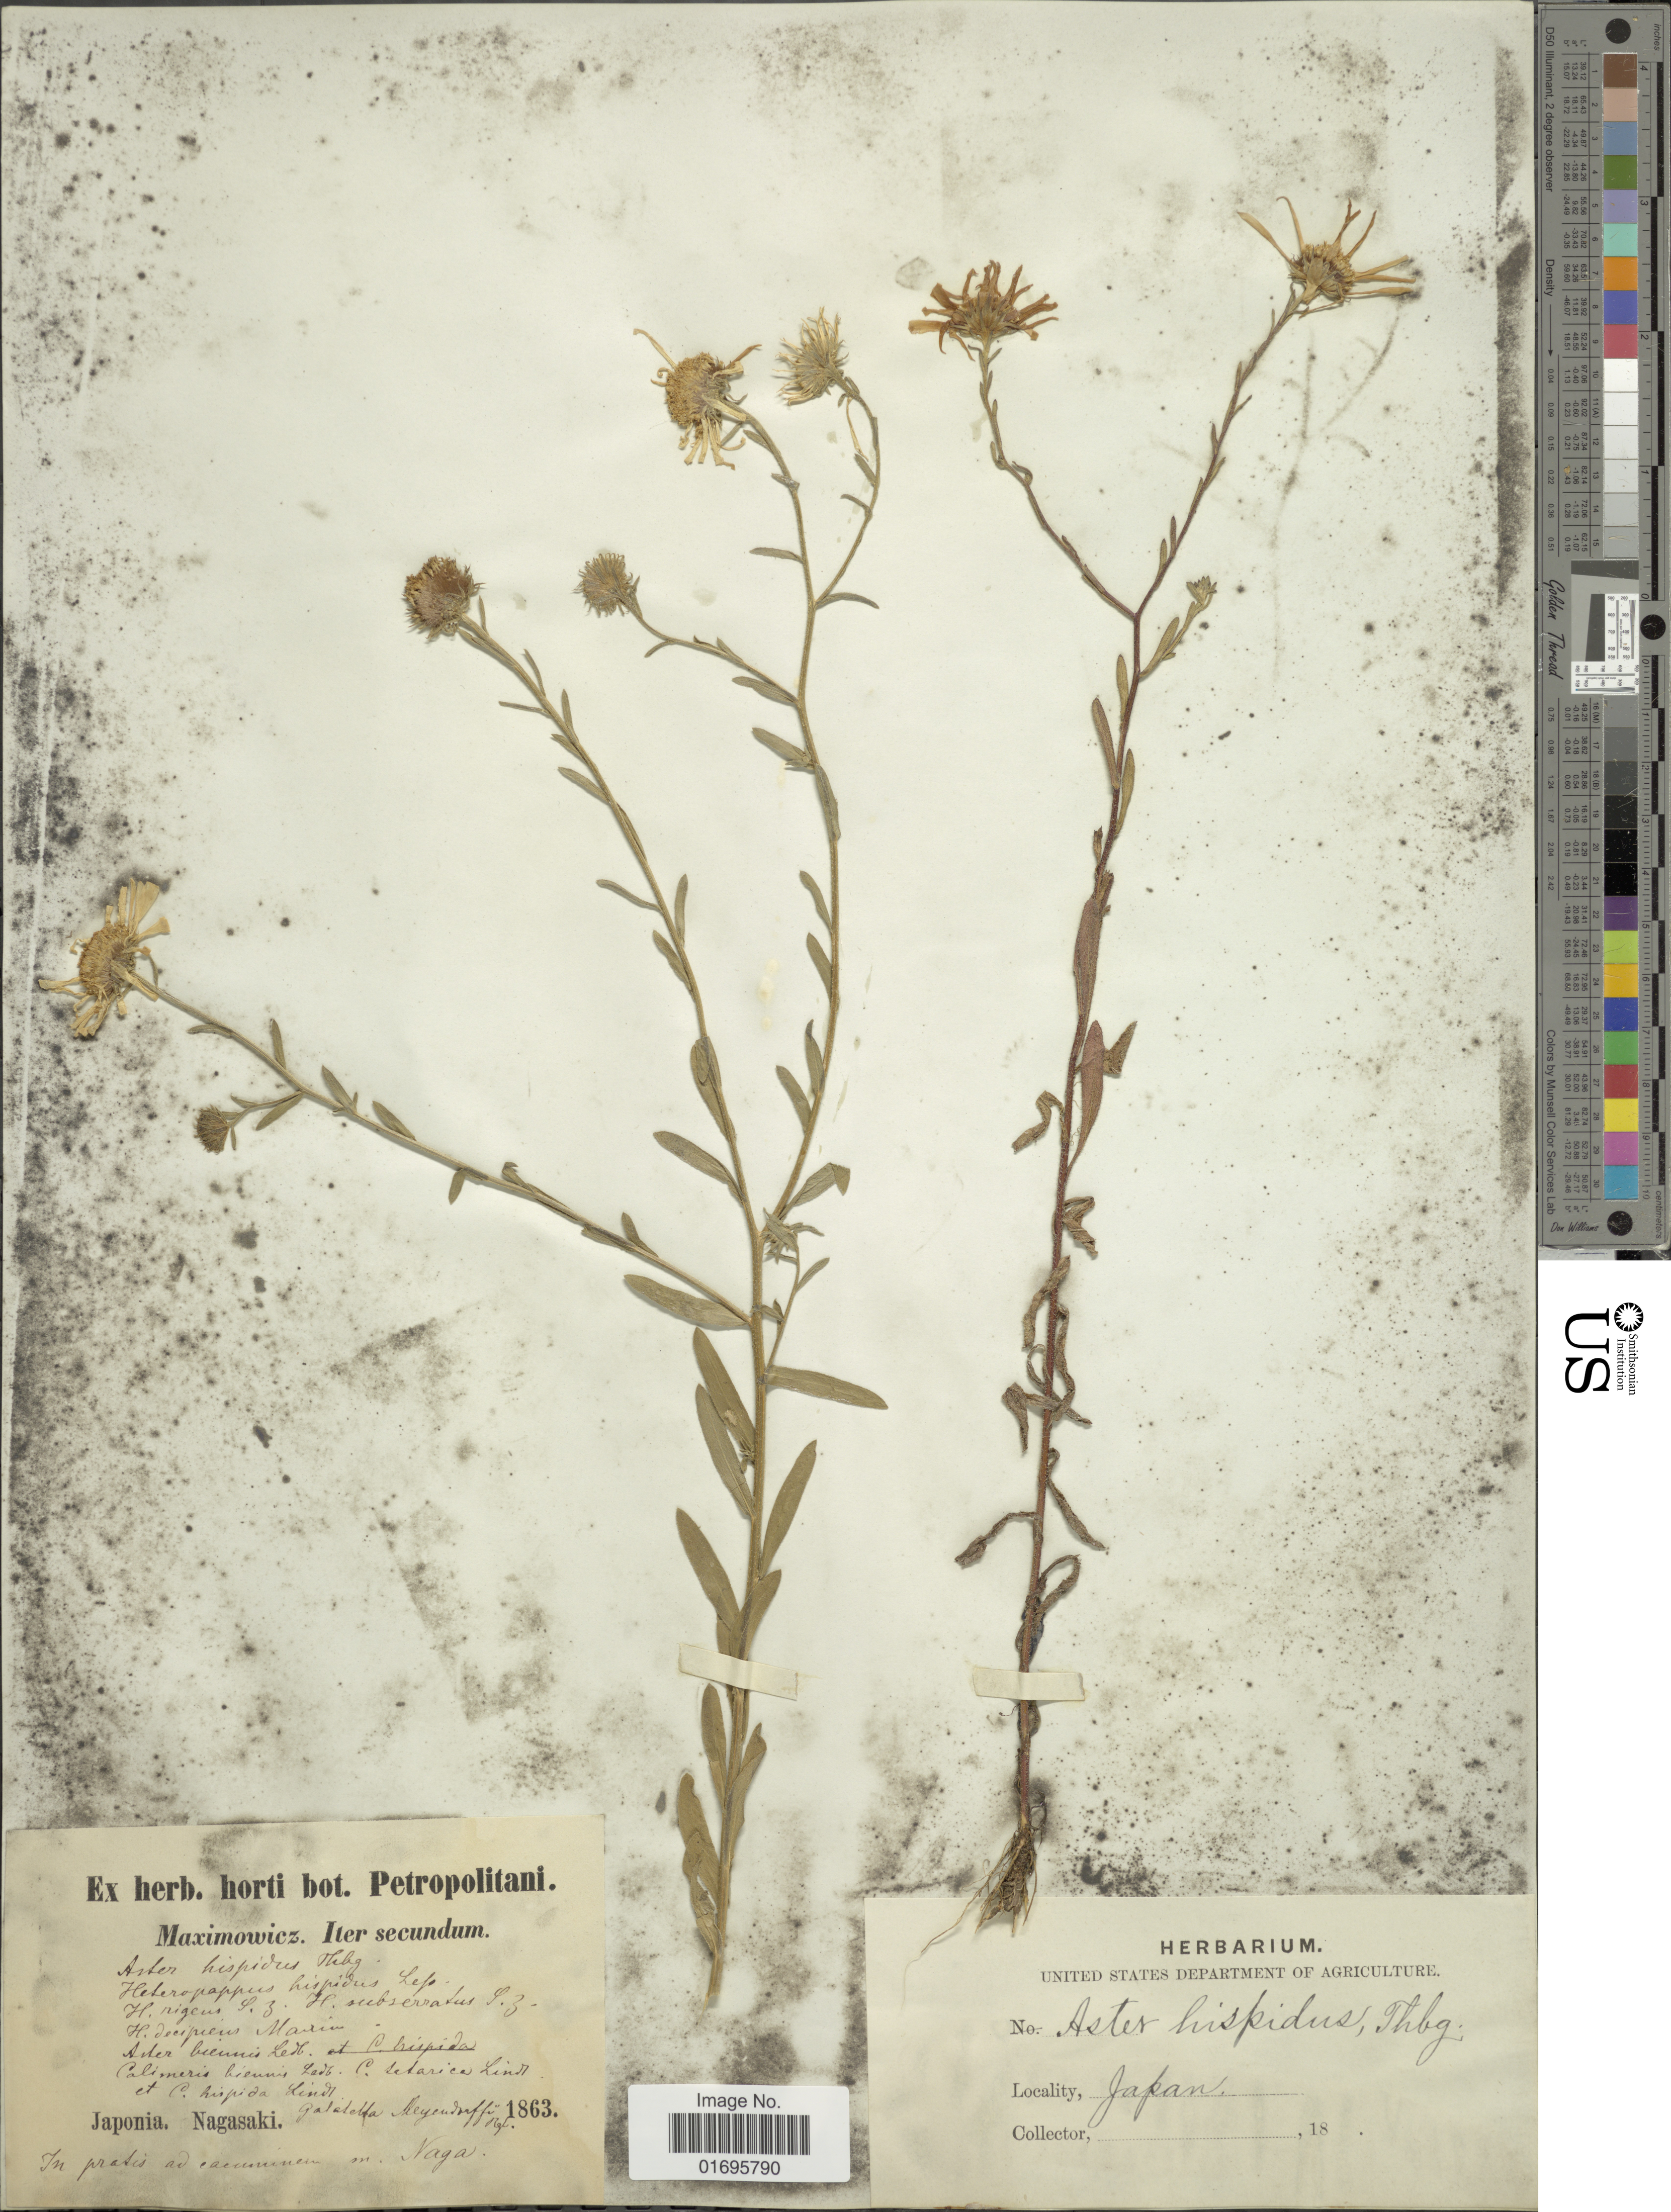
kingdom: Plantae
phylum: Tracheophyta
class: Magnoliopsida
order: Asterales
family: Asteraceae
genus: Heteropappus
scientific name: Heteropappus hispidus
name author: (Thunb.) Less.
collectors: Maximowicz, --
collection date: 1863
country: Japan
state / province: Nagasaki